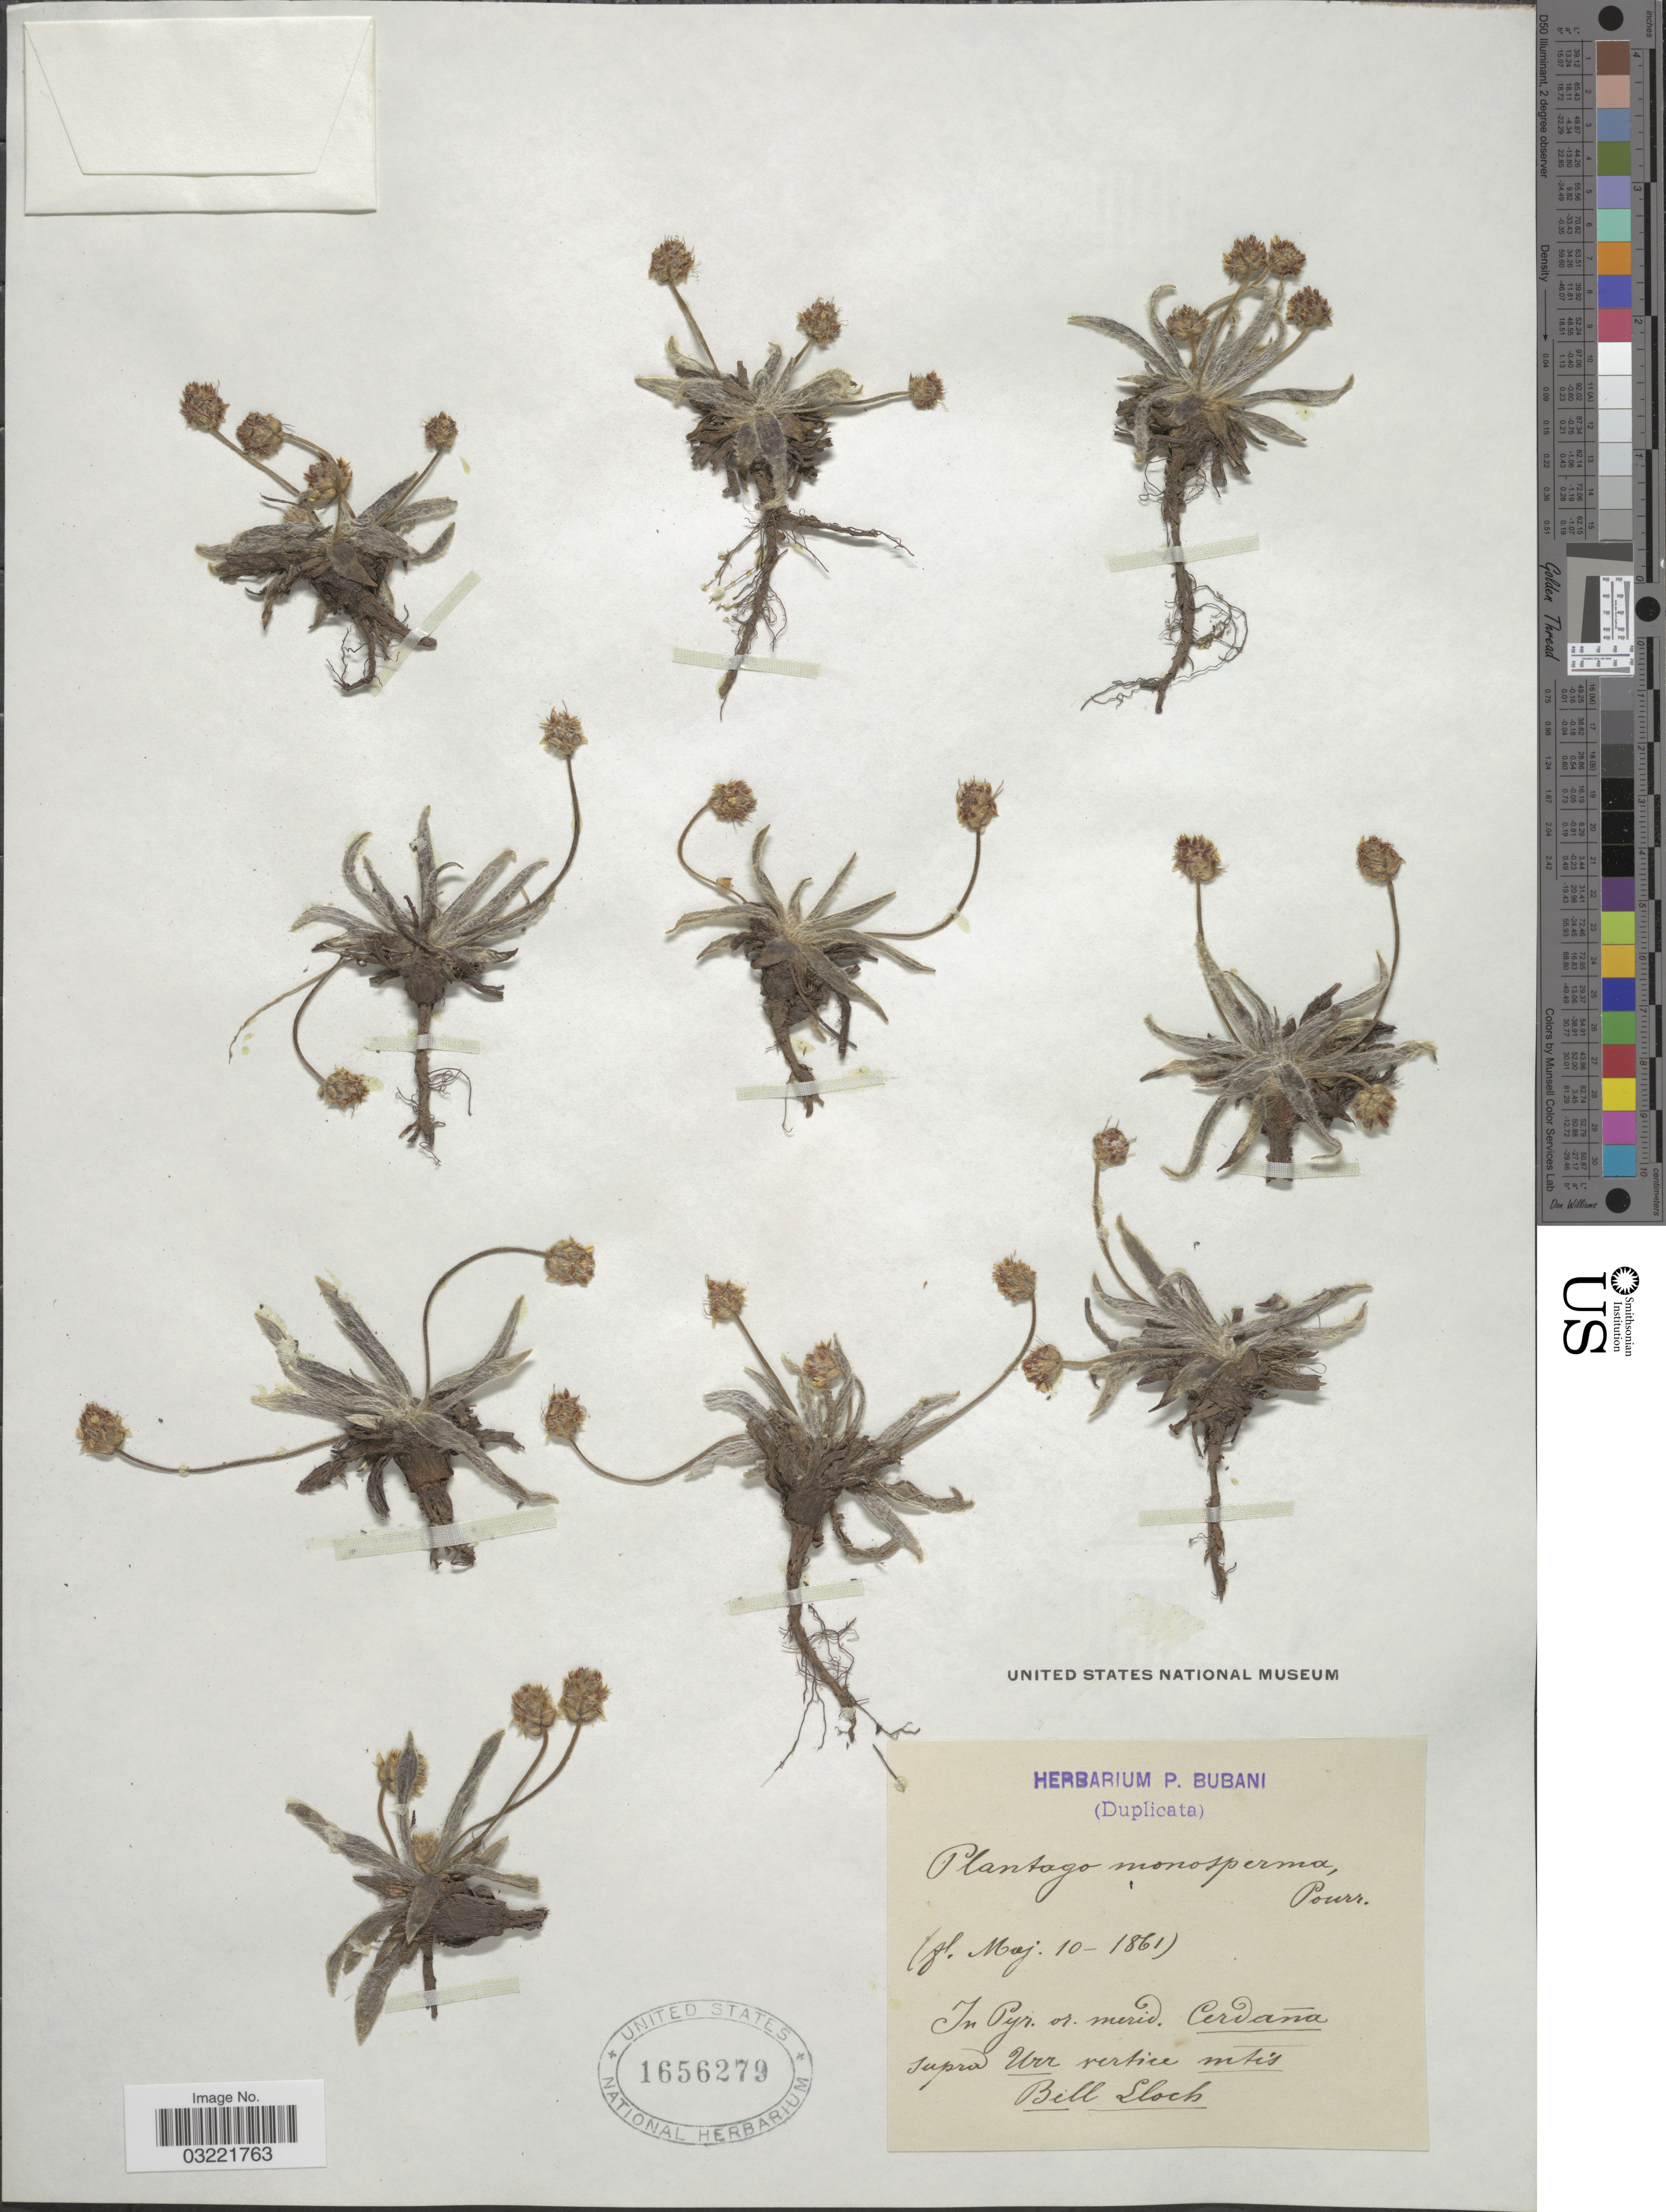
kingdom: Plantae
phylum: Tracheophyta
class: Magnoliopsida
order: Lamiales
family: Plantaginaceae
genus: Plantago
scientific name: Plantago monosperma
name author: Pourr.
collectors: ex herb. P. Bubani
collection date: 1861-05-10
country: Spain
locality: In Pyr. or. merid. Cerdana supra Urr vertice mtis Bell Lloch.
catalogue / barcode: US 1656279